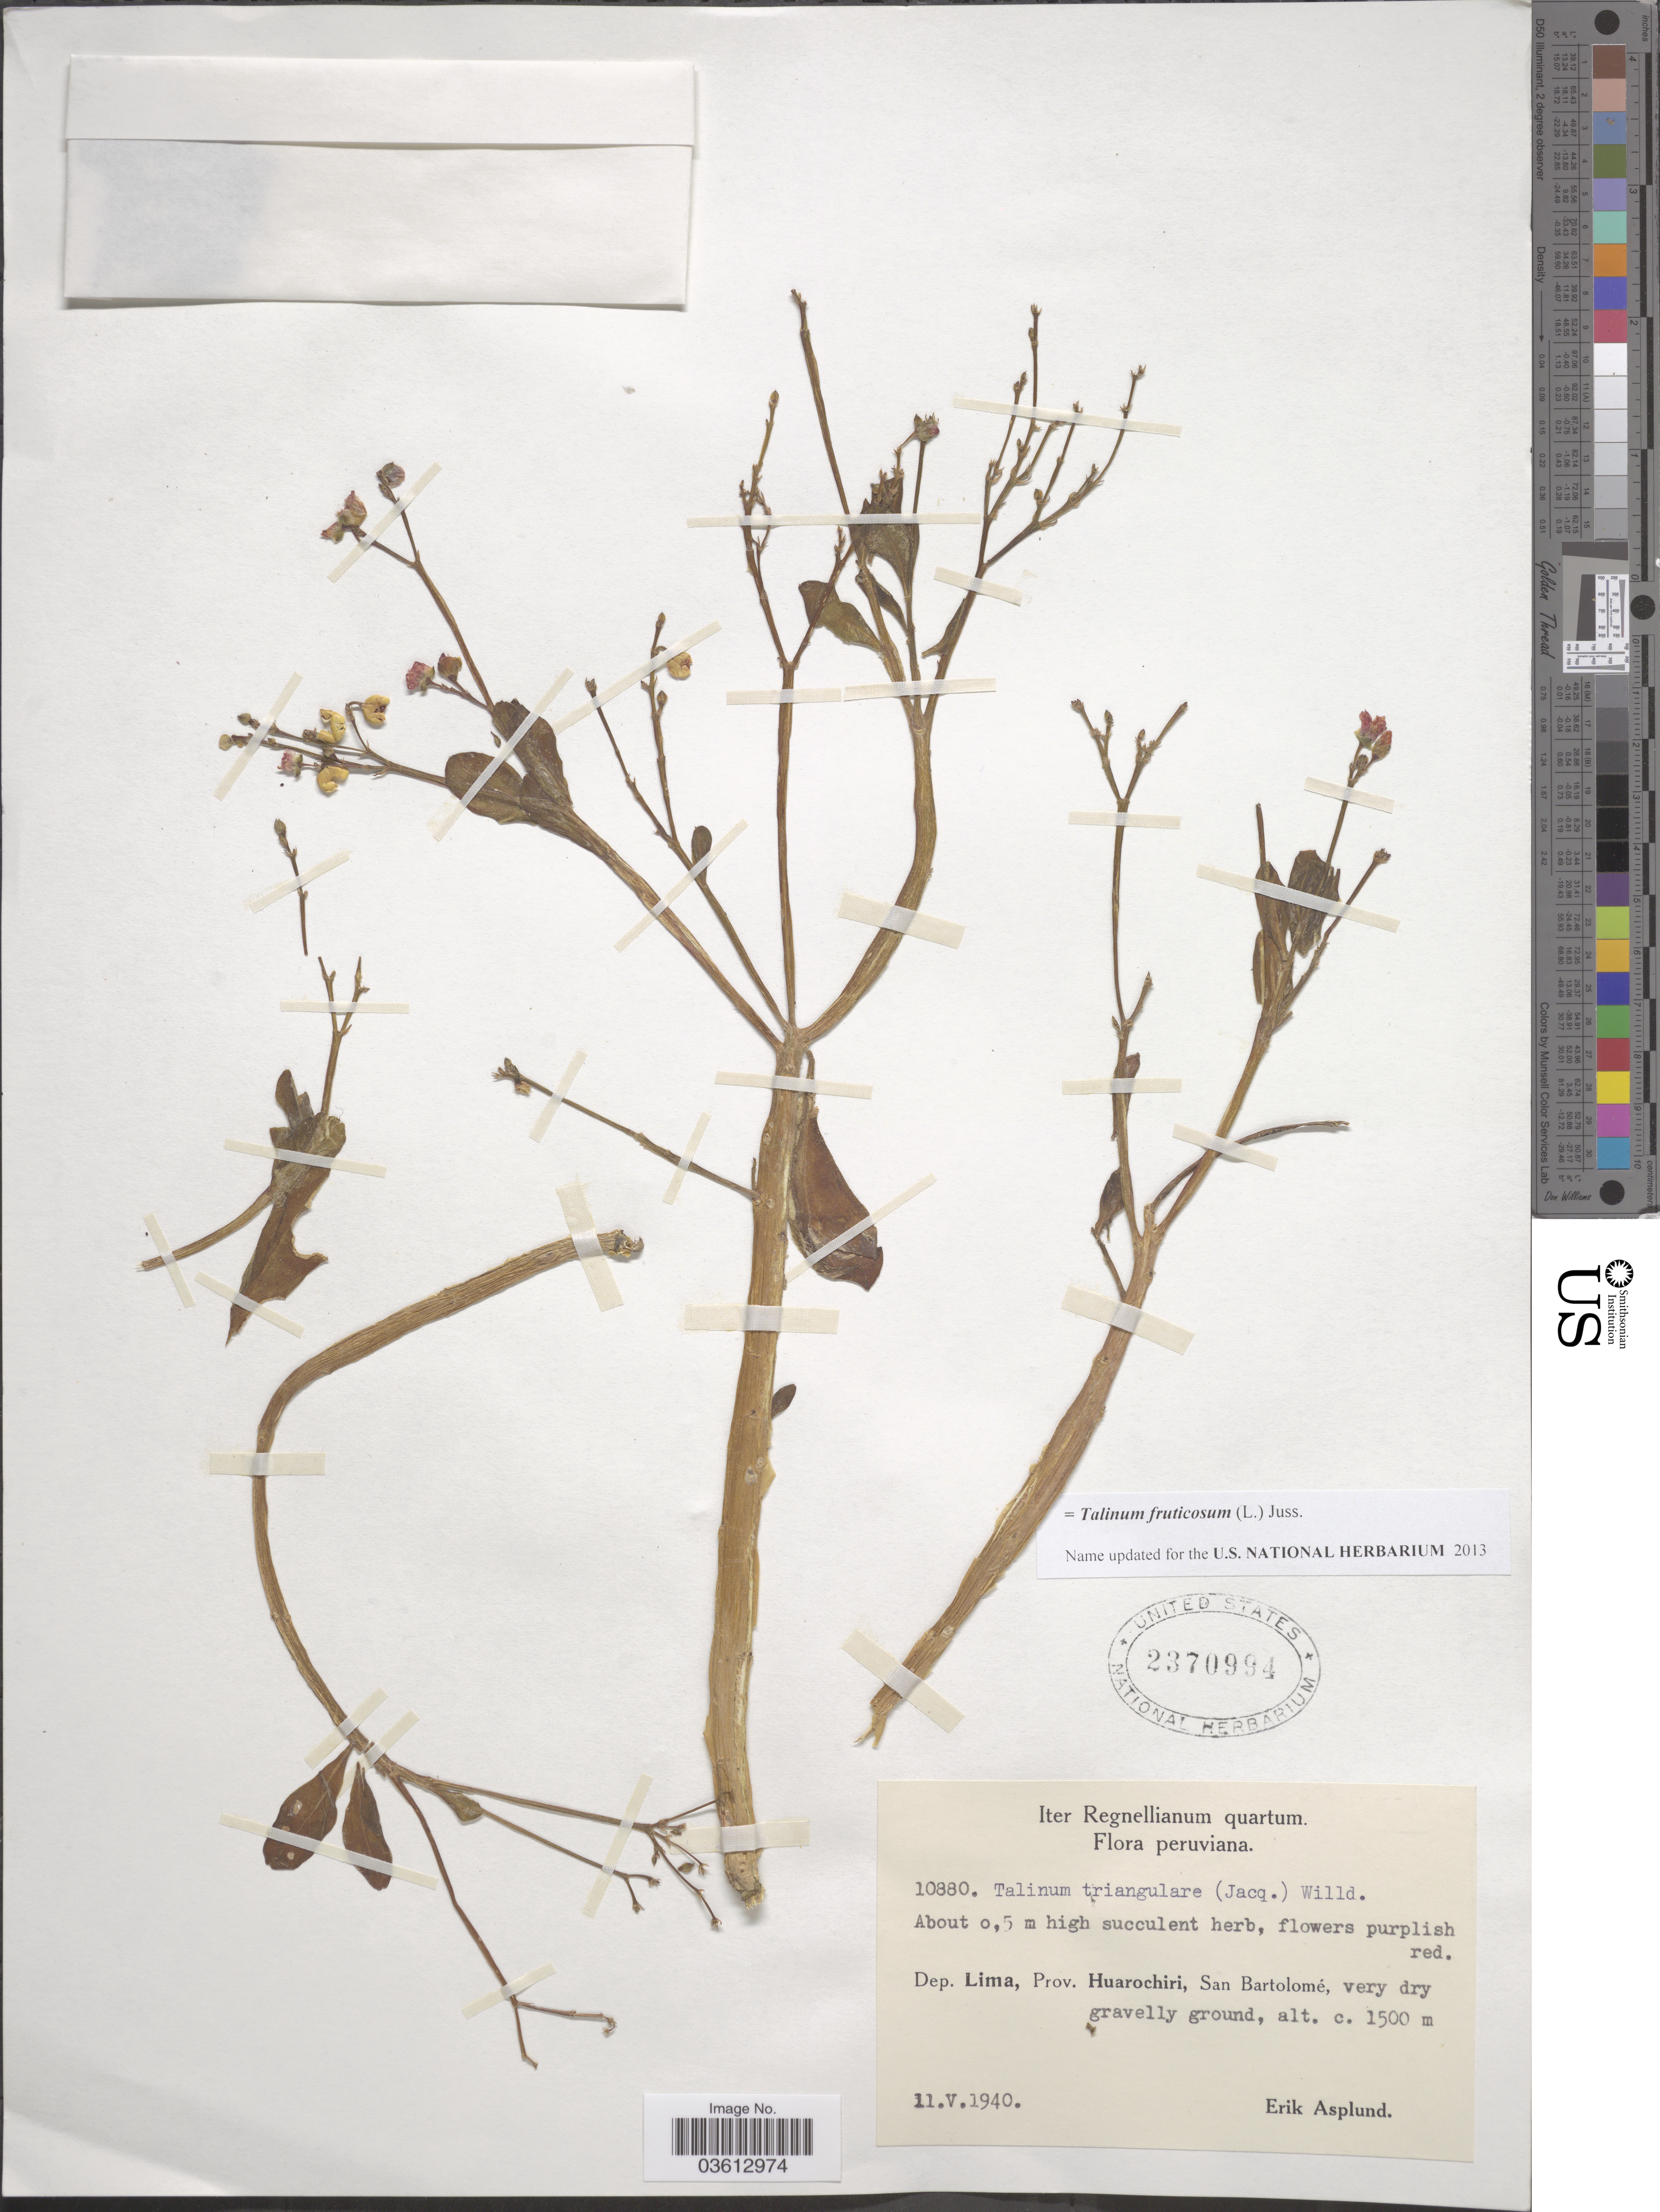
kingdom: Plantae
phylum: Tracheophyta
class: Magnoliopsida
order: Caryophyllales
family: Talinaceae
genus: Talinum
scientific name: Talinum fruticosum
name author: (L.) Juss.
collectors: E. Asplund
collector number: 10880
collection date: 1940-05-11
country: Peru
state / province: Lima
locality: Dep. Lima, Prov. Huarochiri, San Bartolomé.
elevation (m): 1500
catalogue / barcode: US 2370994